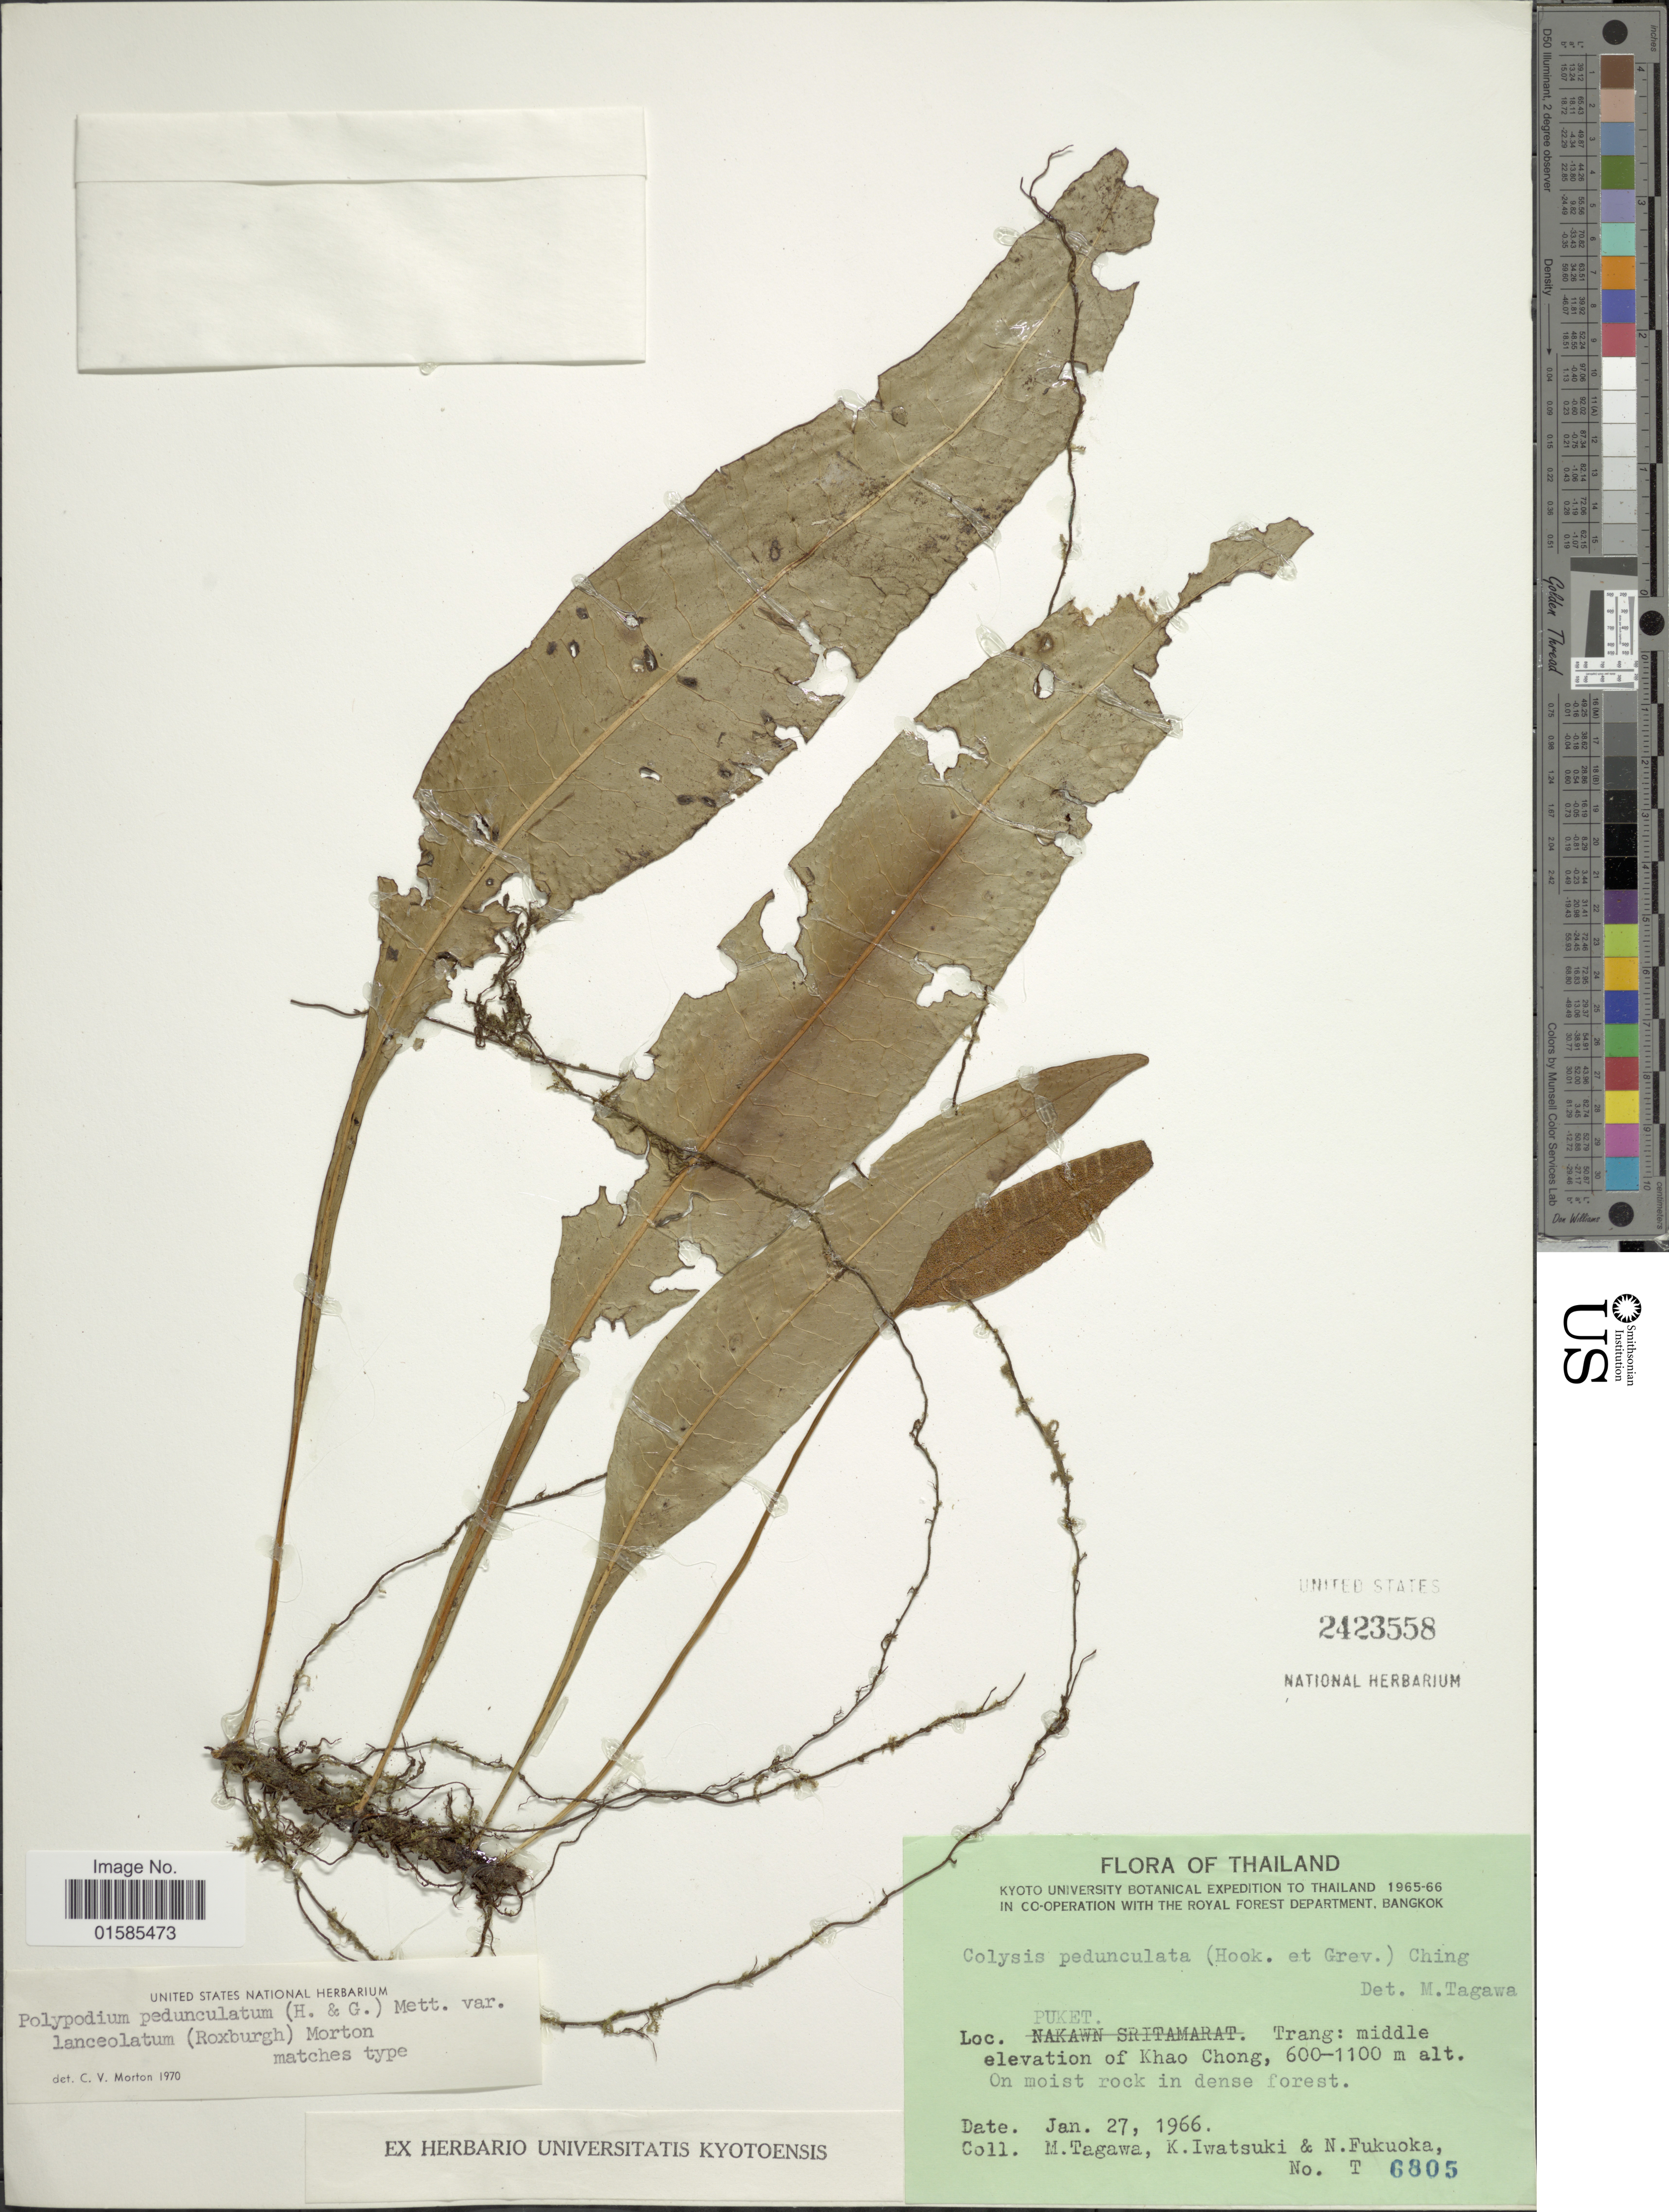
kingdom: Plantae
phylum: Tracheophyta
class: Polypodiopsida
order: Polypodiales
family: Polypodiaceae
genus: Leptochilus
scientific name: Leptochilus pedunculatus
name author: (Hook. & Grev.) Fraser-Jenk.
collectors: M. Tagawa, K. Iwatsuki & N. Fukuoka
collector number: T 6805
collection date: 1966-01-27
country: Thailand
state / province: Trang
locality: Thailand, Puket. Trang: middle elevation of Khao Chong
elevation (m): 600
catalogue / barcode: US 2423558